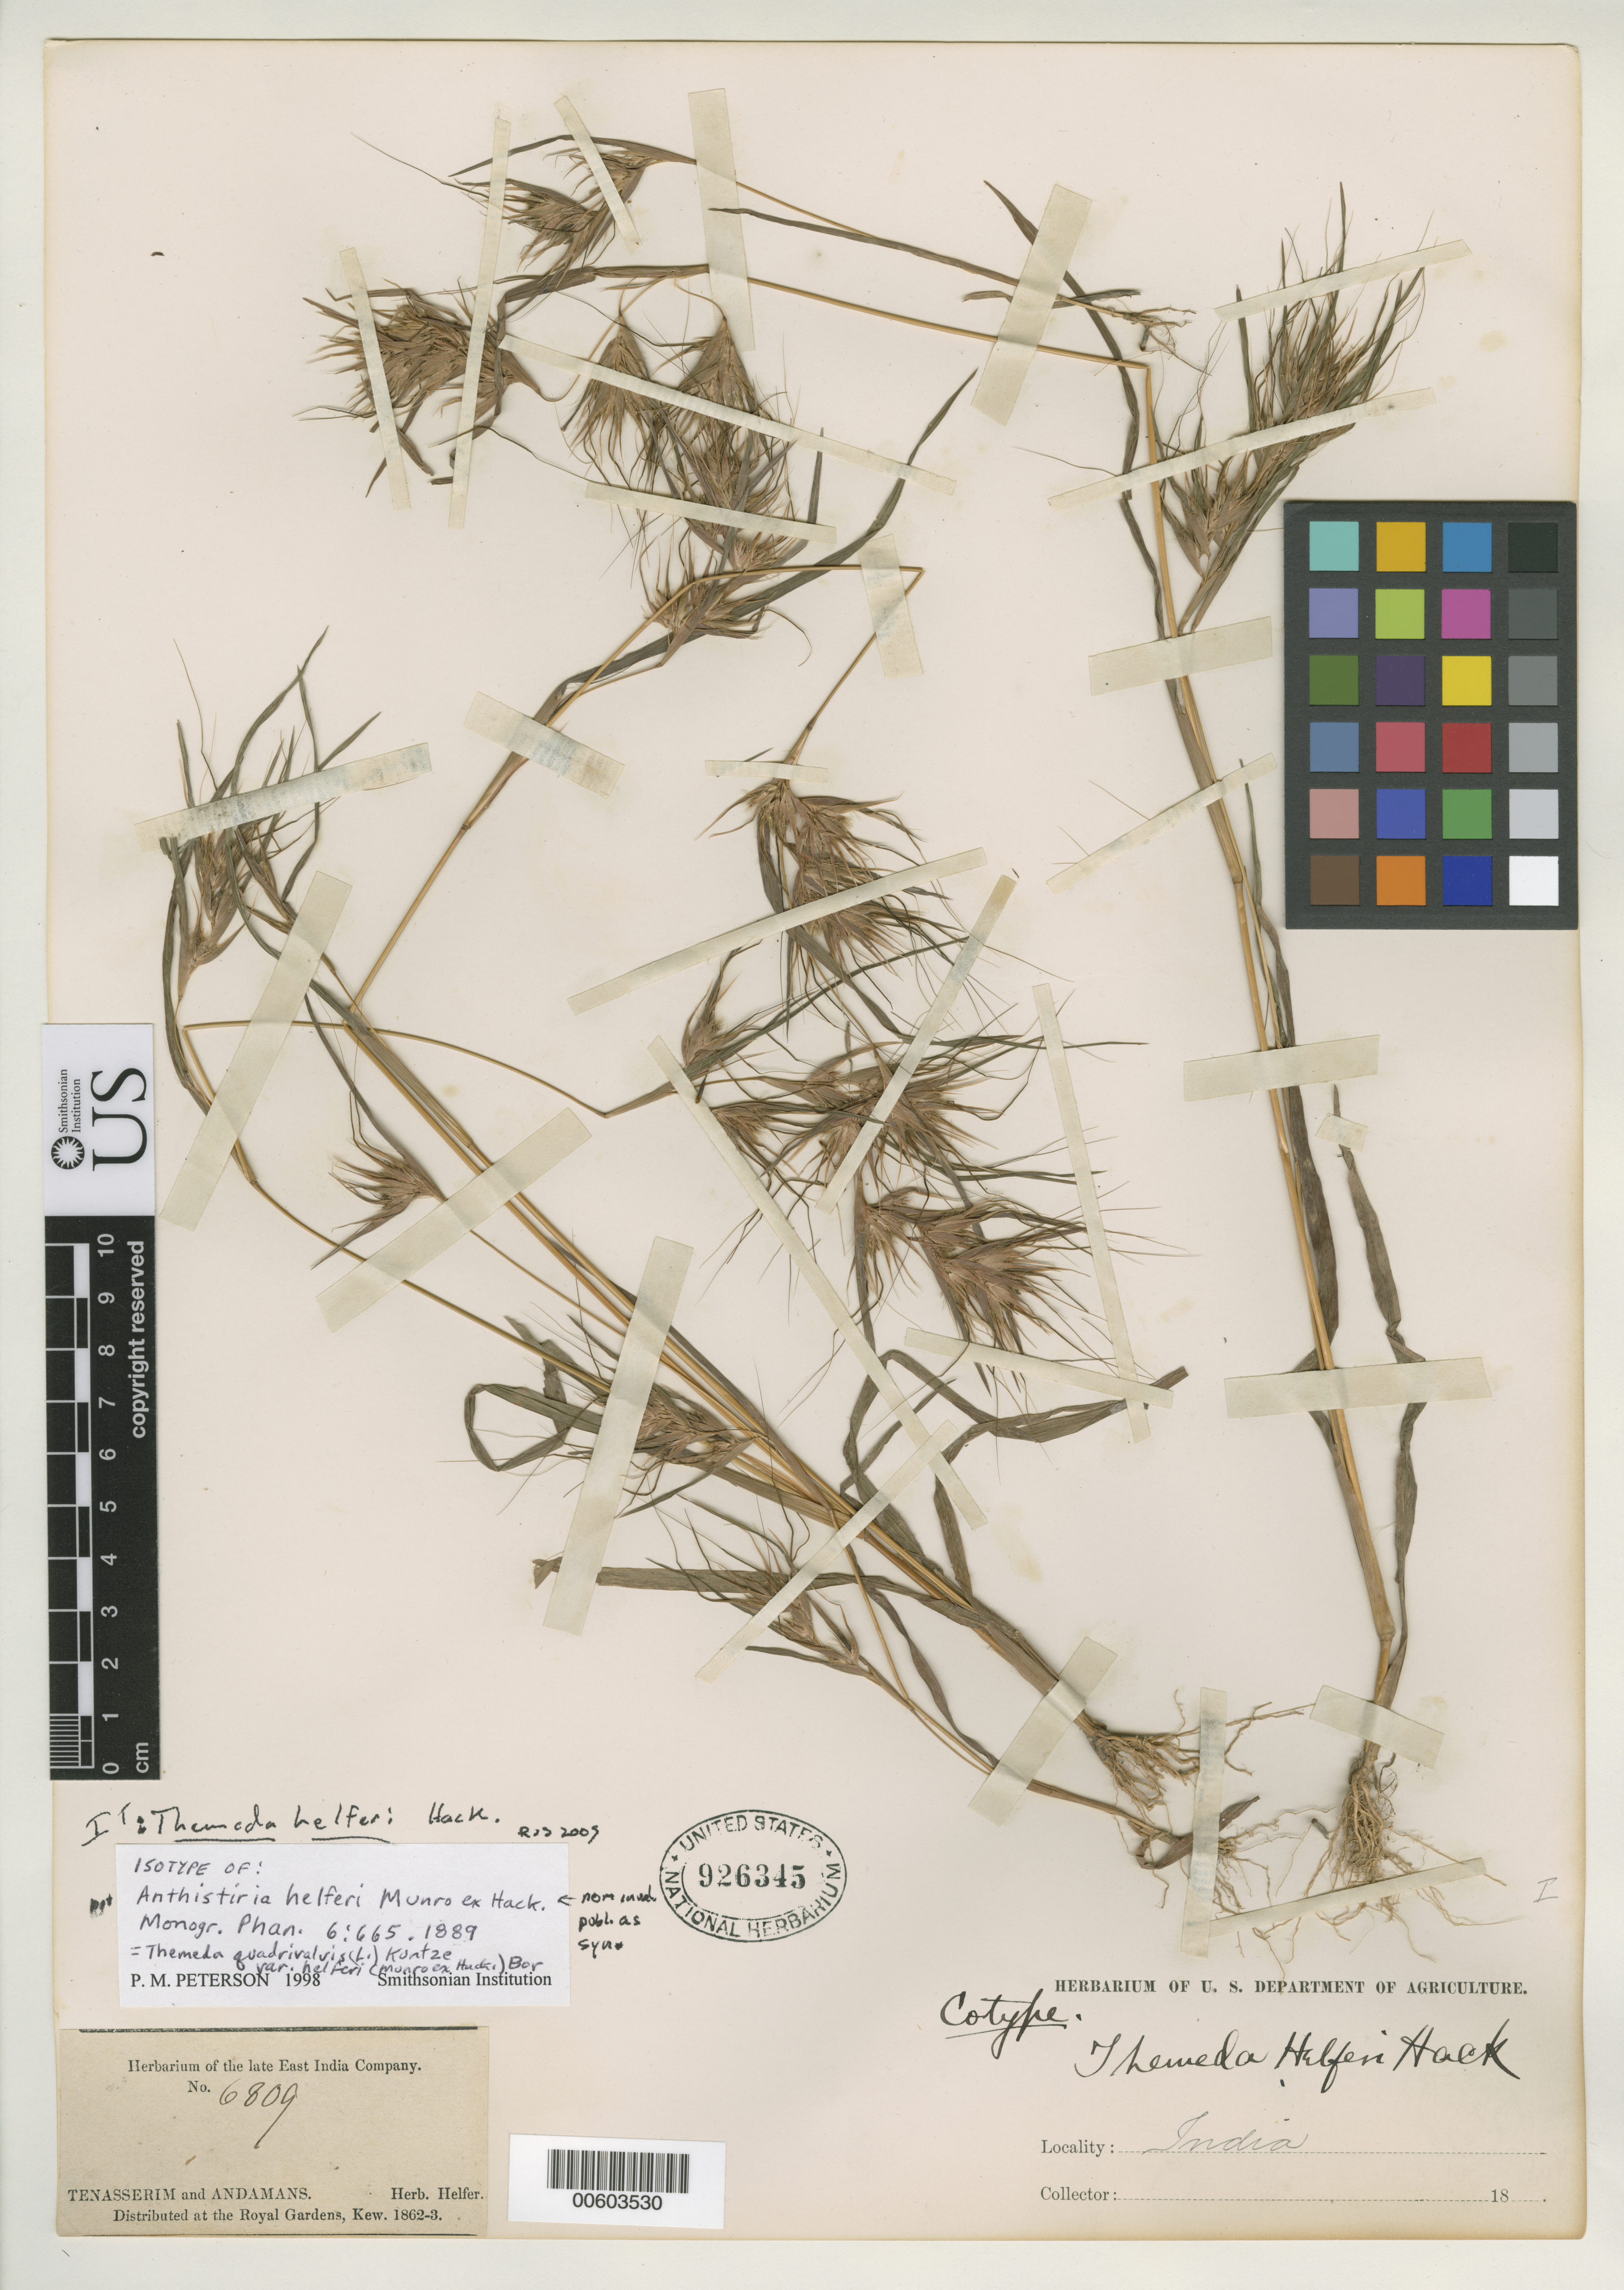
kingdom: Plantae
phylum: Tracheophyta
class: Liliopsida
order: Poales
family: Poaceae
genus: Themeda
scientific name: Themeda helferi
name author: Hack. in A. DC.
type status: Isotype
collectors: J. Helfer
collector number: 6809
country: India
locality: Tenasserim and Andamans.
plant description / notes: Anthistiria helferi Munro (nom. nud.) cited in synonymy.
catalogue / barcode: US 926345